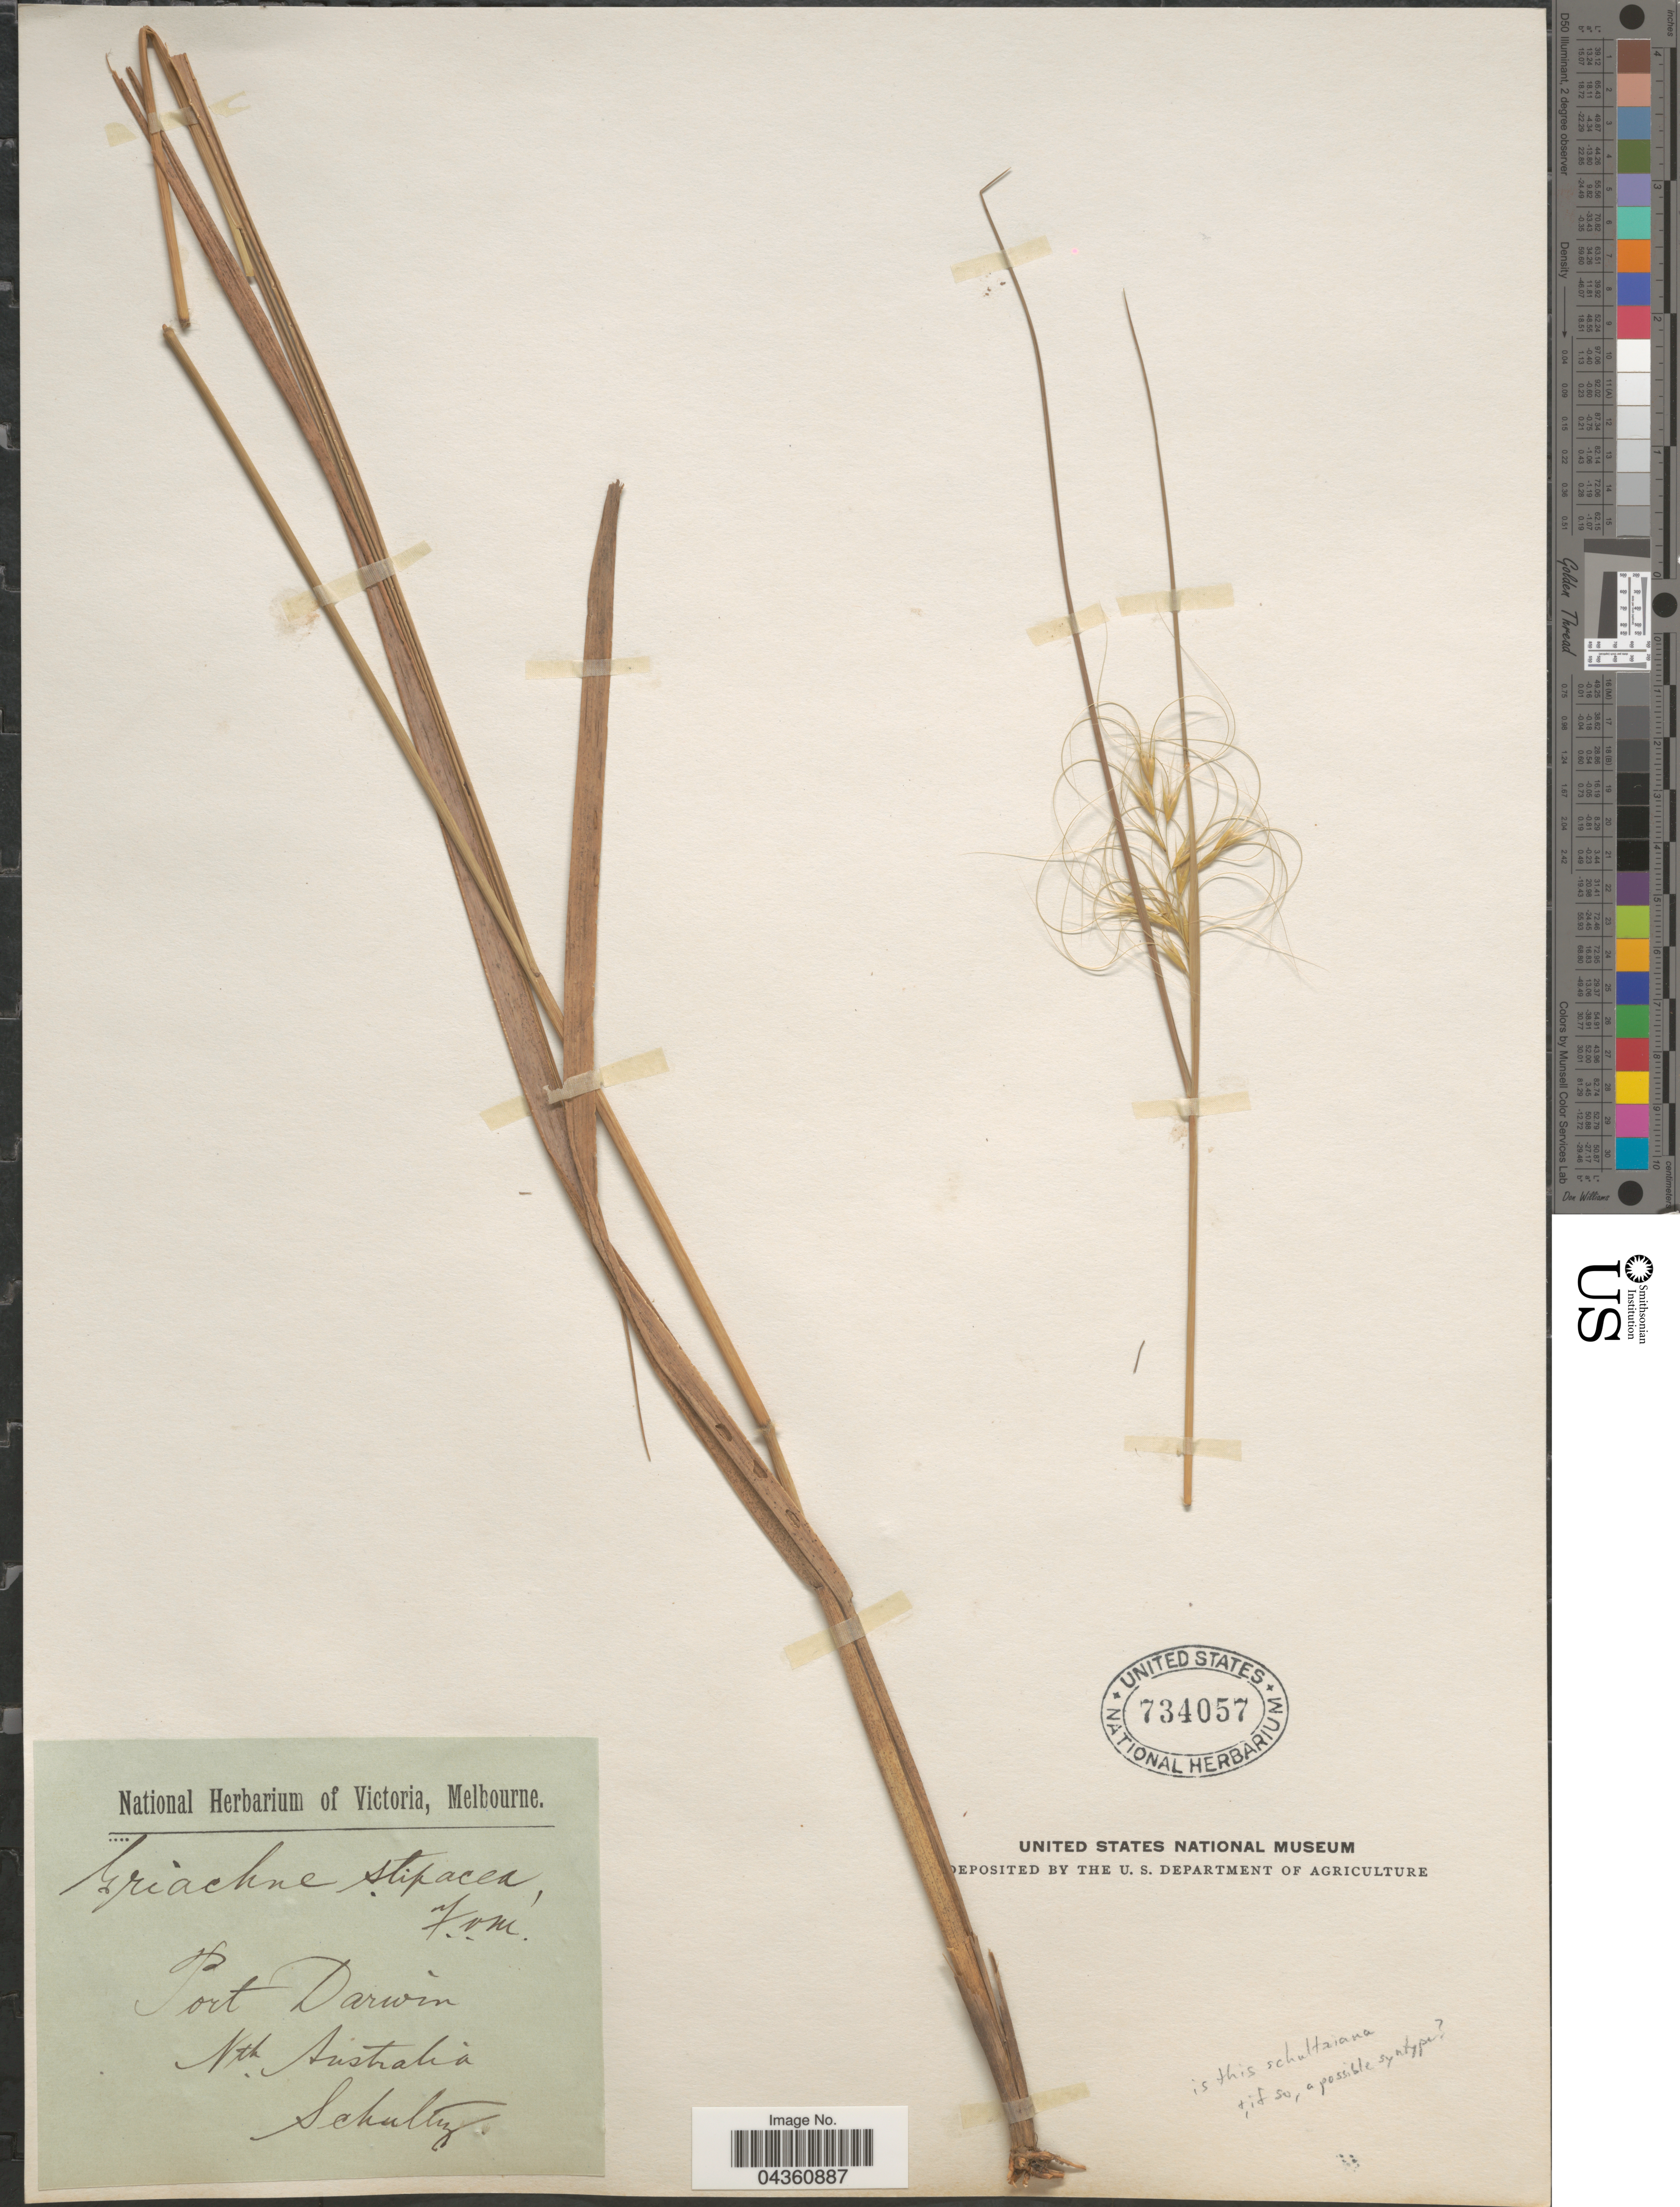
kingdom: Plantae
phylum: Tracheophyta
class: Liliopsida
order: Poales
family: Poaceae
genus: Eriachne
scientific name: Eriachne stipacea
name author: F. Muell.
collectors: -. Schultz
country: Australia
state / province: Northern Territory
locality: Port Darwin.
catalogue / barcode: US 734057